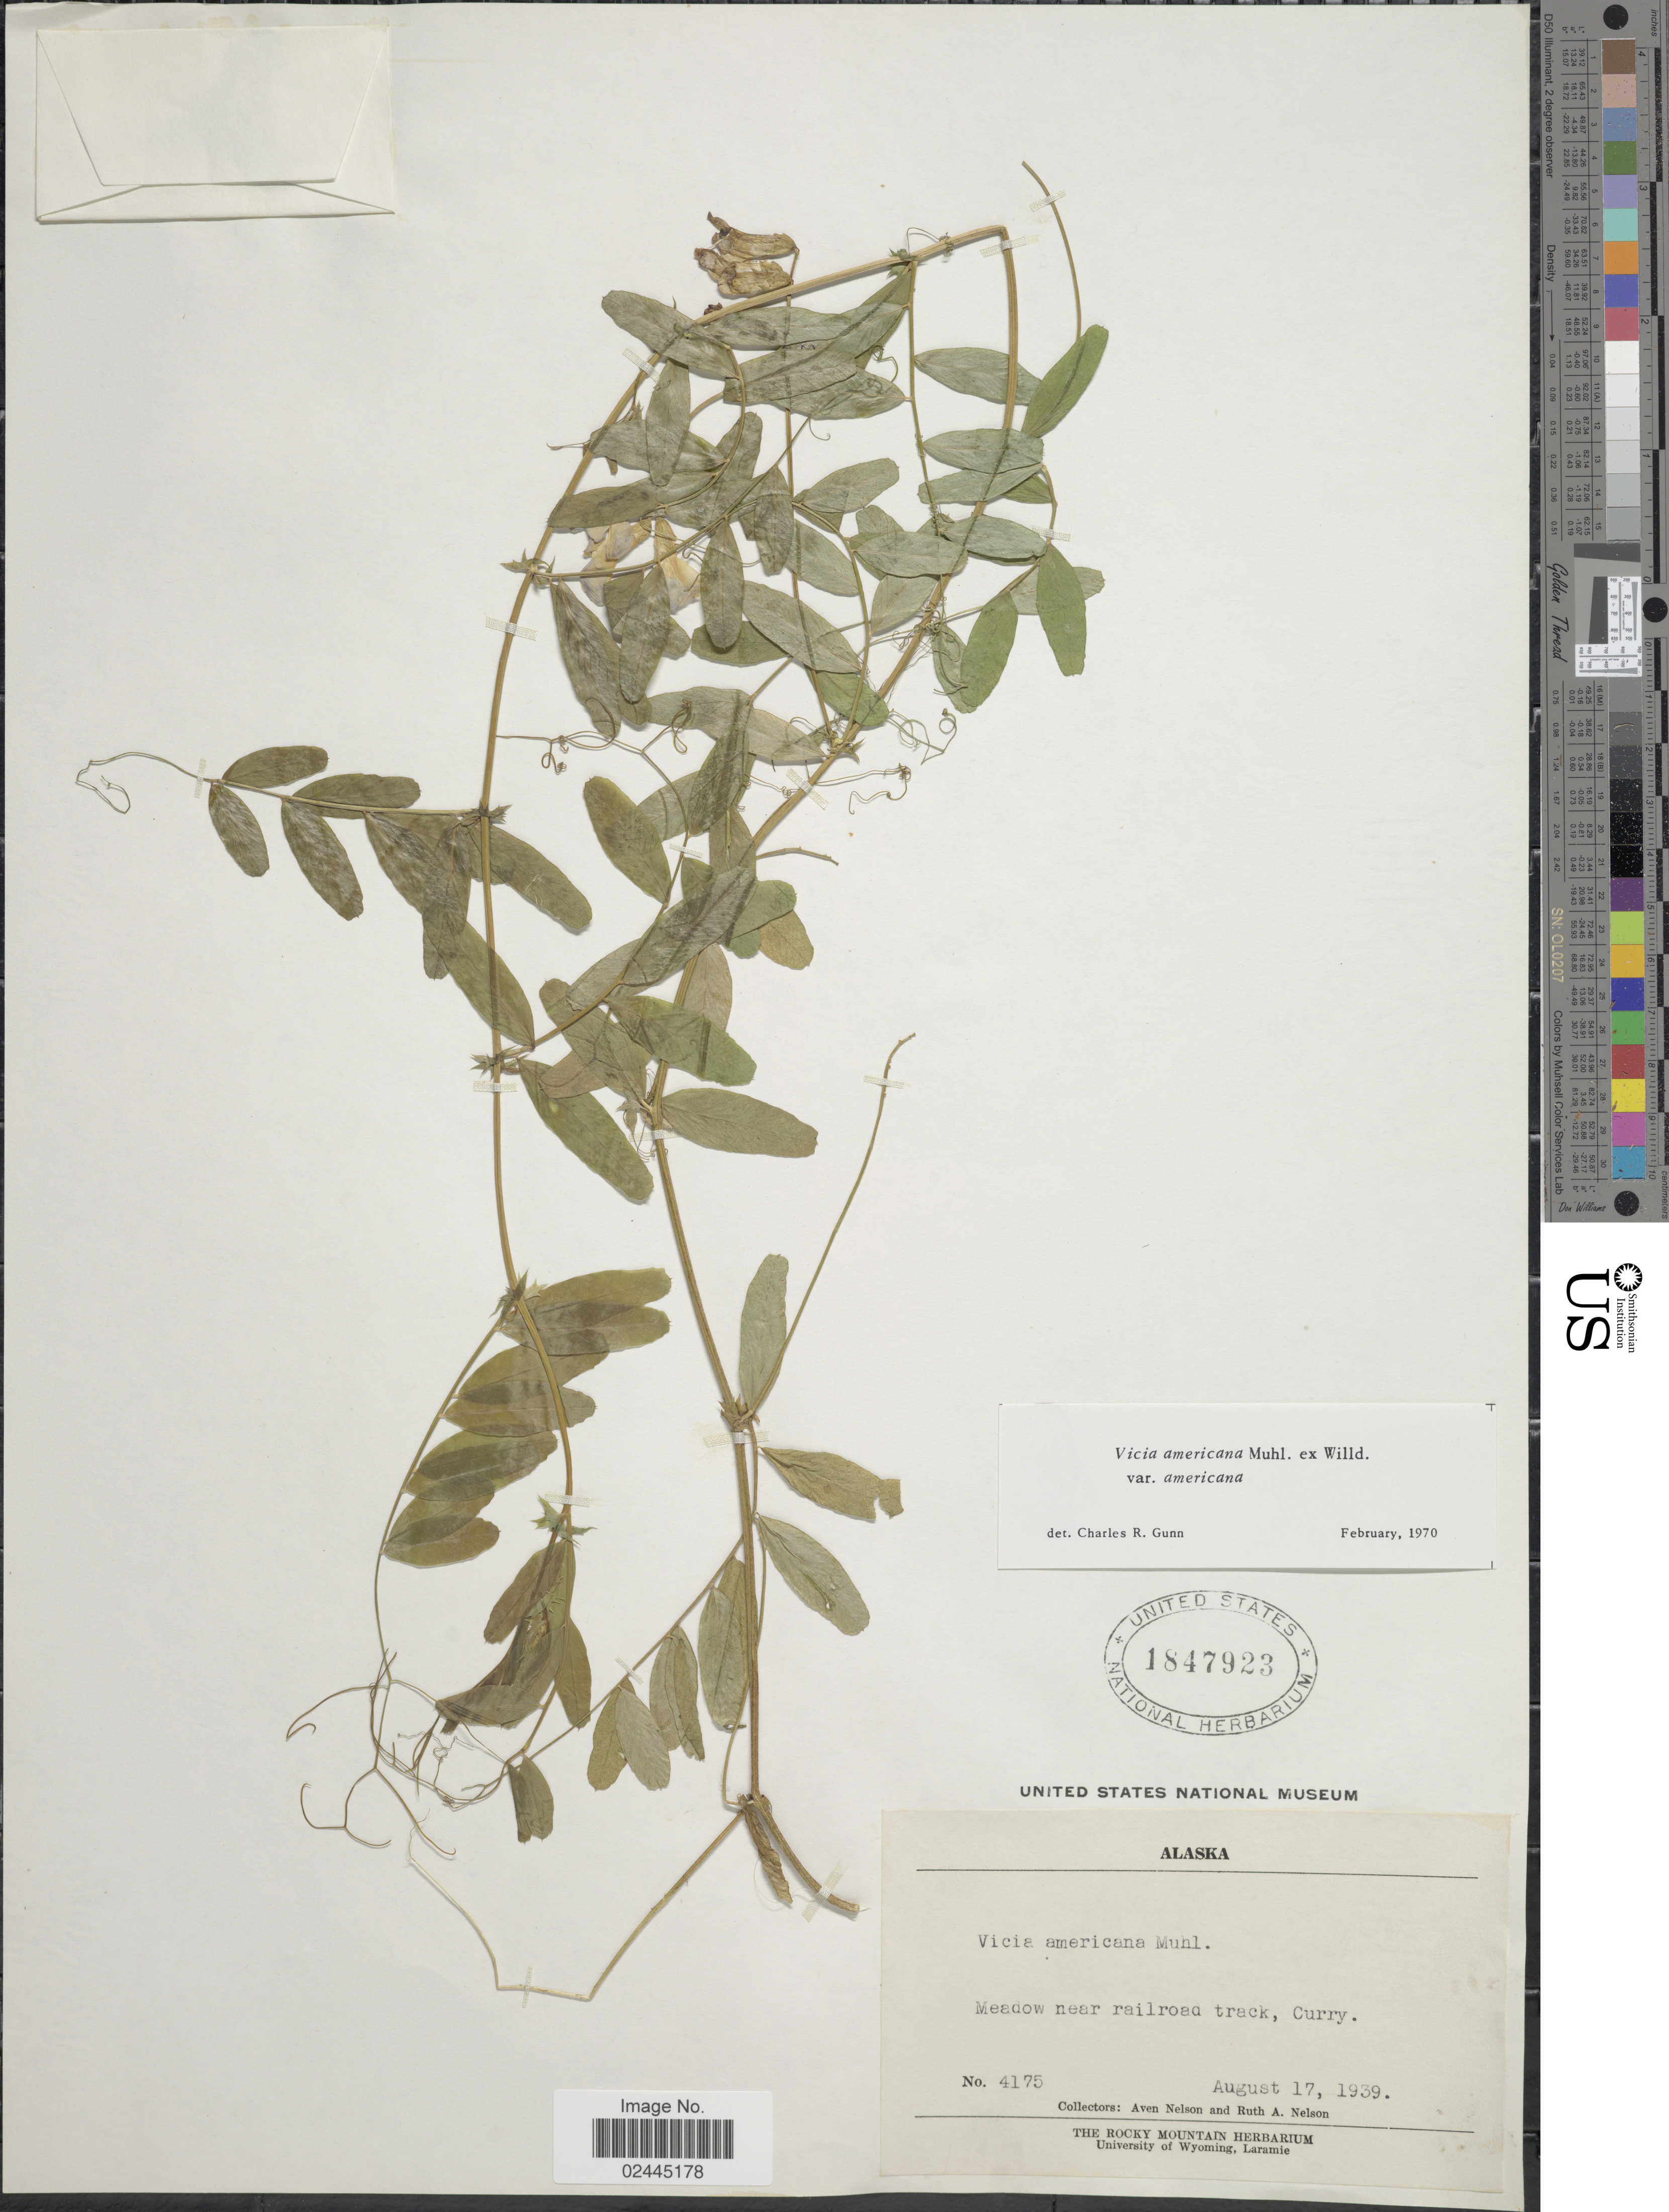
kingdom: Plantae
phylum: Tracheophyta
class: Magnoliopsida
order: Fabales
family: Fabaceae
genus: Vicia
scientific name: Vicia americana var. americana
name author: Muhl. ex Willd.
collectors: A. Nelson & R. A. Nelson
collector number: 4175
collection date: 1939-08-17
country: United States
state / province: Alaska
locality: Meadow near railroad track, Curry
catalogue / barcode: US 1847923